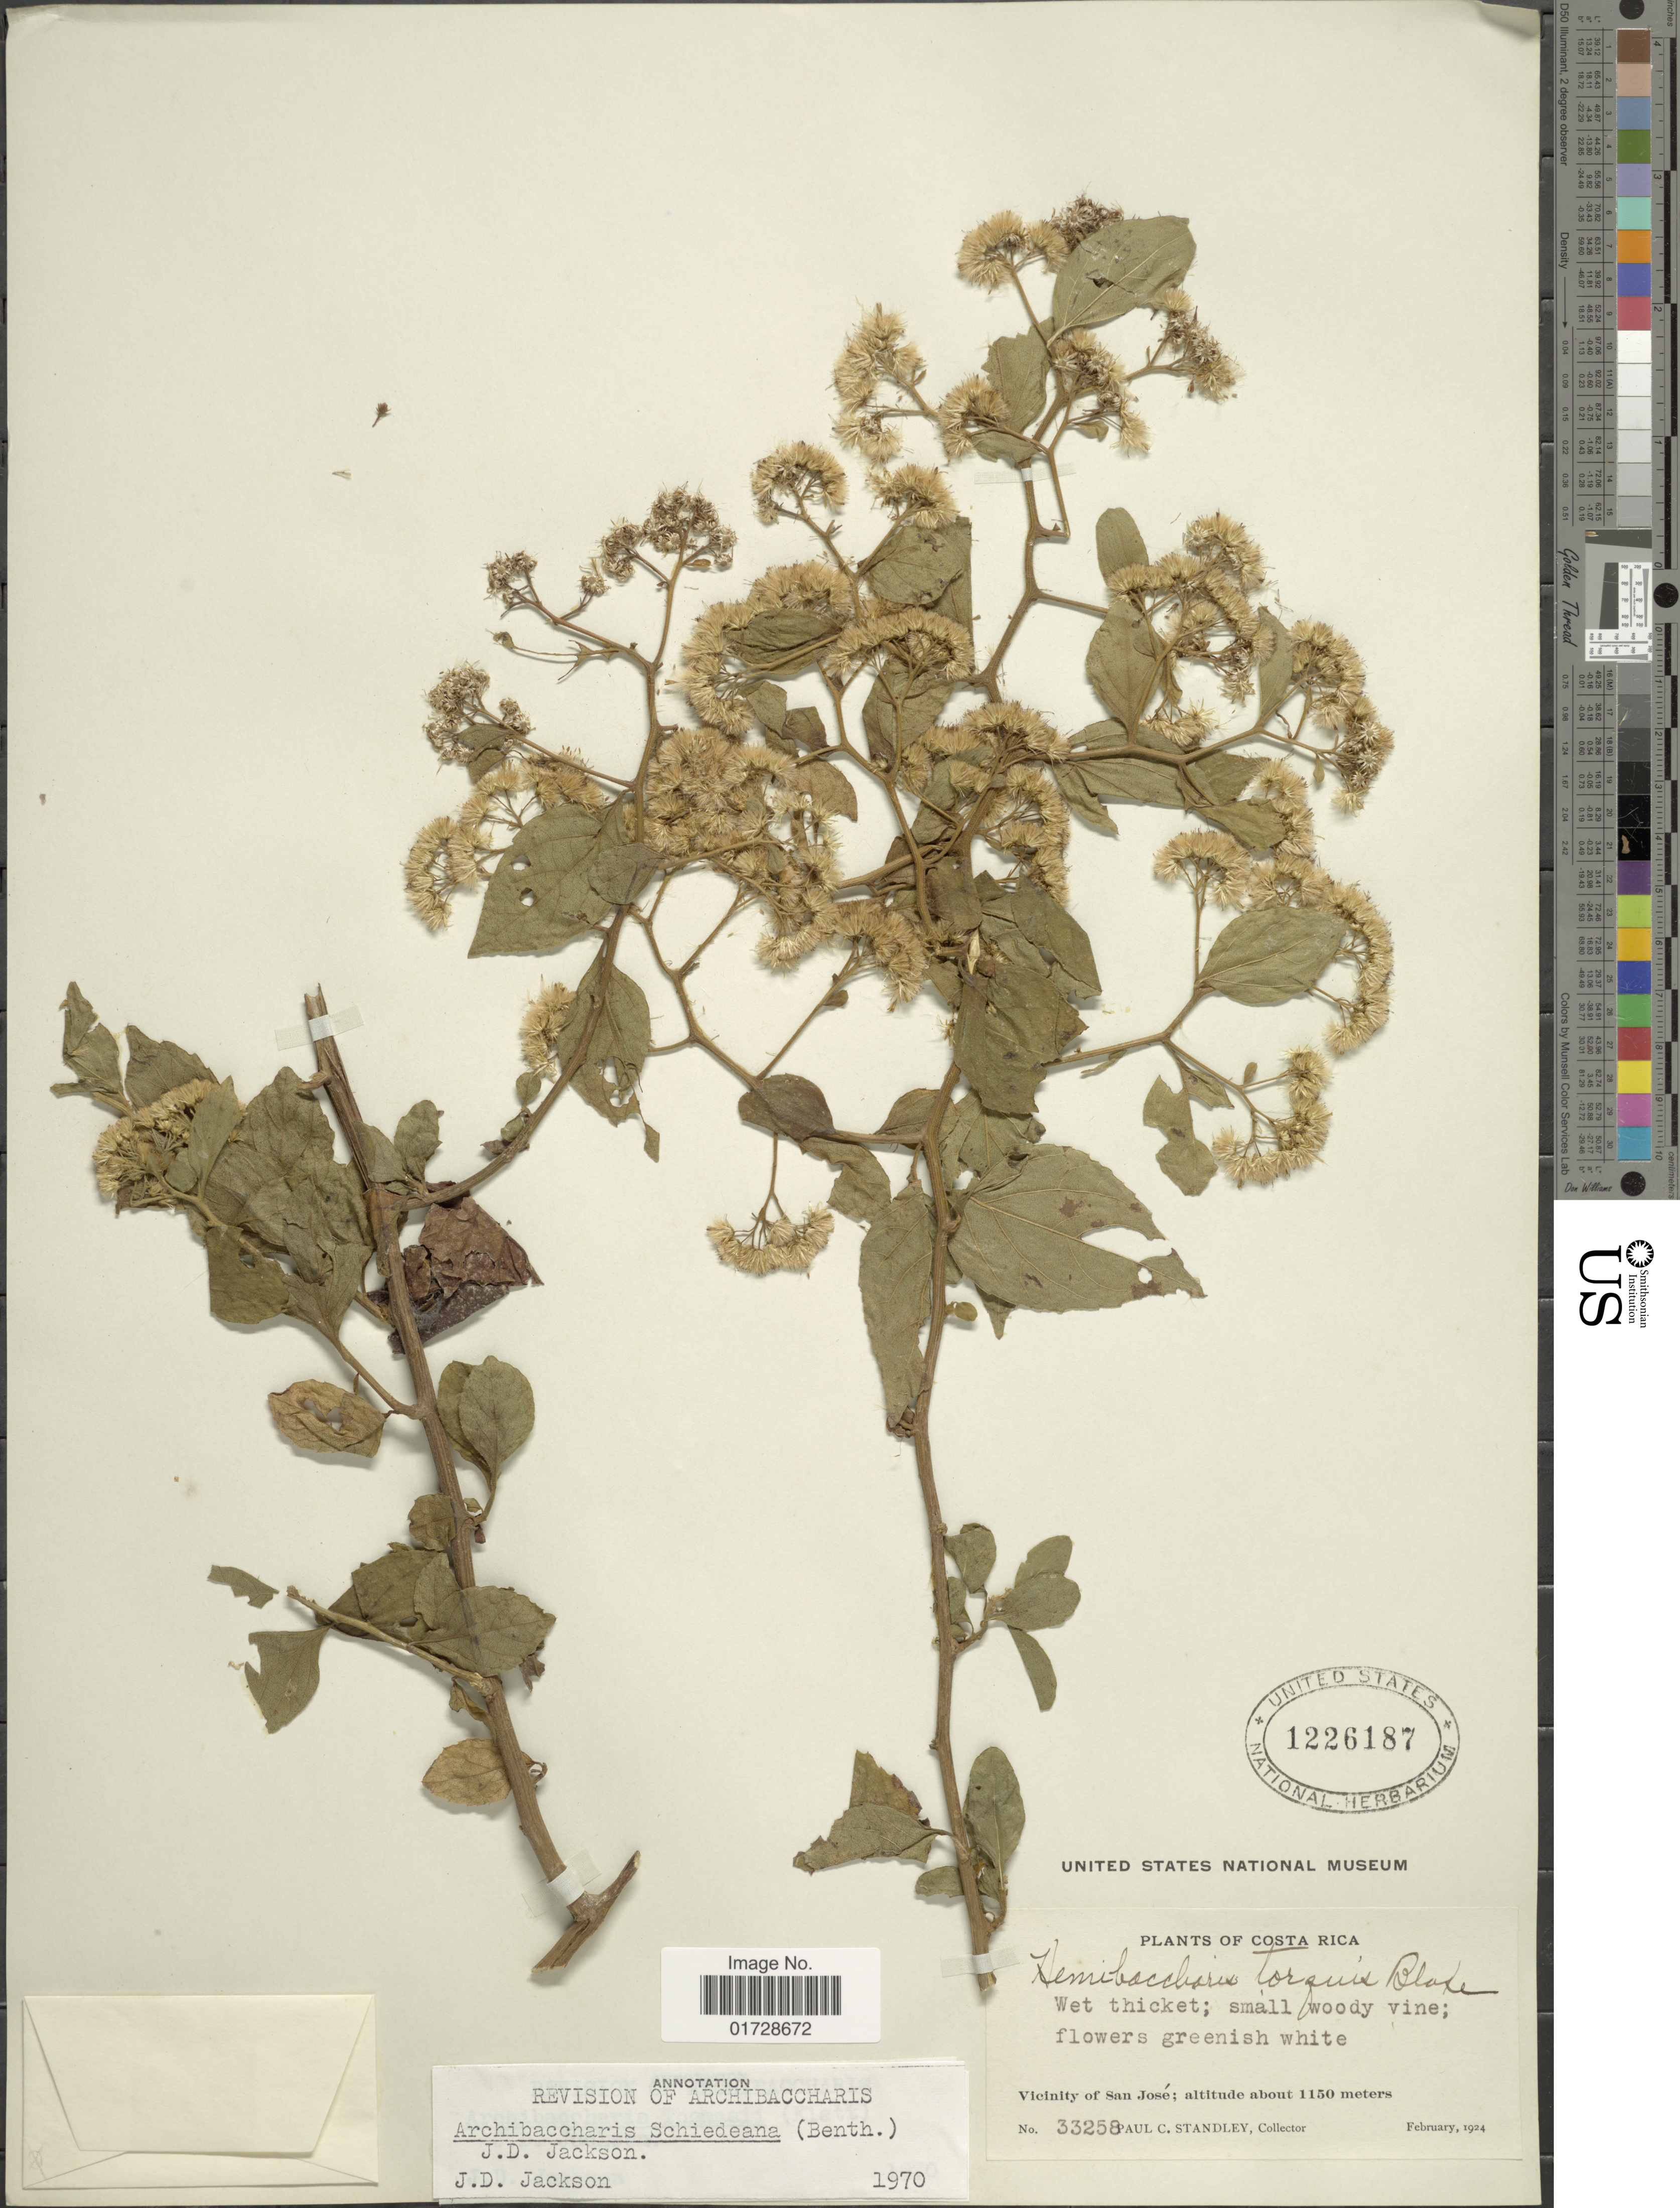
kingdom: Plantae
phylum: Tracheophyta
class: Magnoliopsida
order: Asterales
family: Asteraceae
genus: Archibaccharis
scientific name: Archibaccharis schiedeana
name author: (Benth.) J.D. Jacks.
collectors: P. C. Standley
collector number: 33258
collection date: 1924-02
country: Costa Rica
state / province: San José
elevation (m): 1150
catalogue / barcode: US 1226187